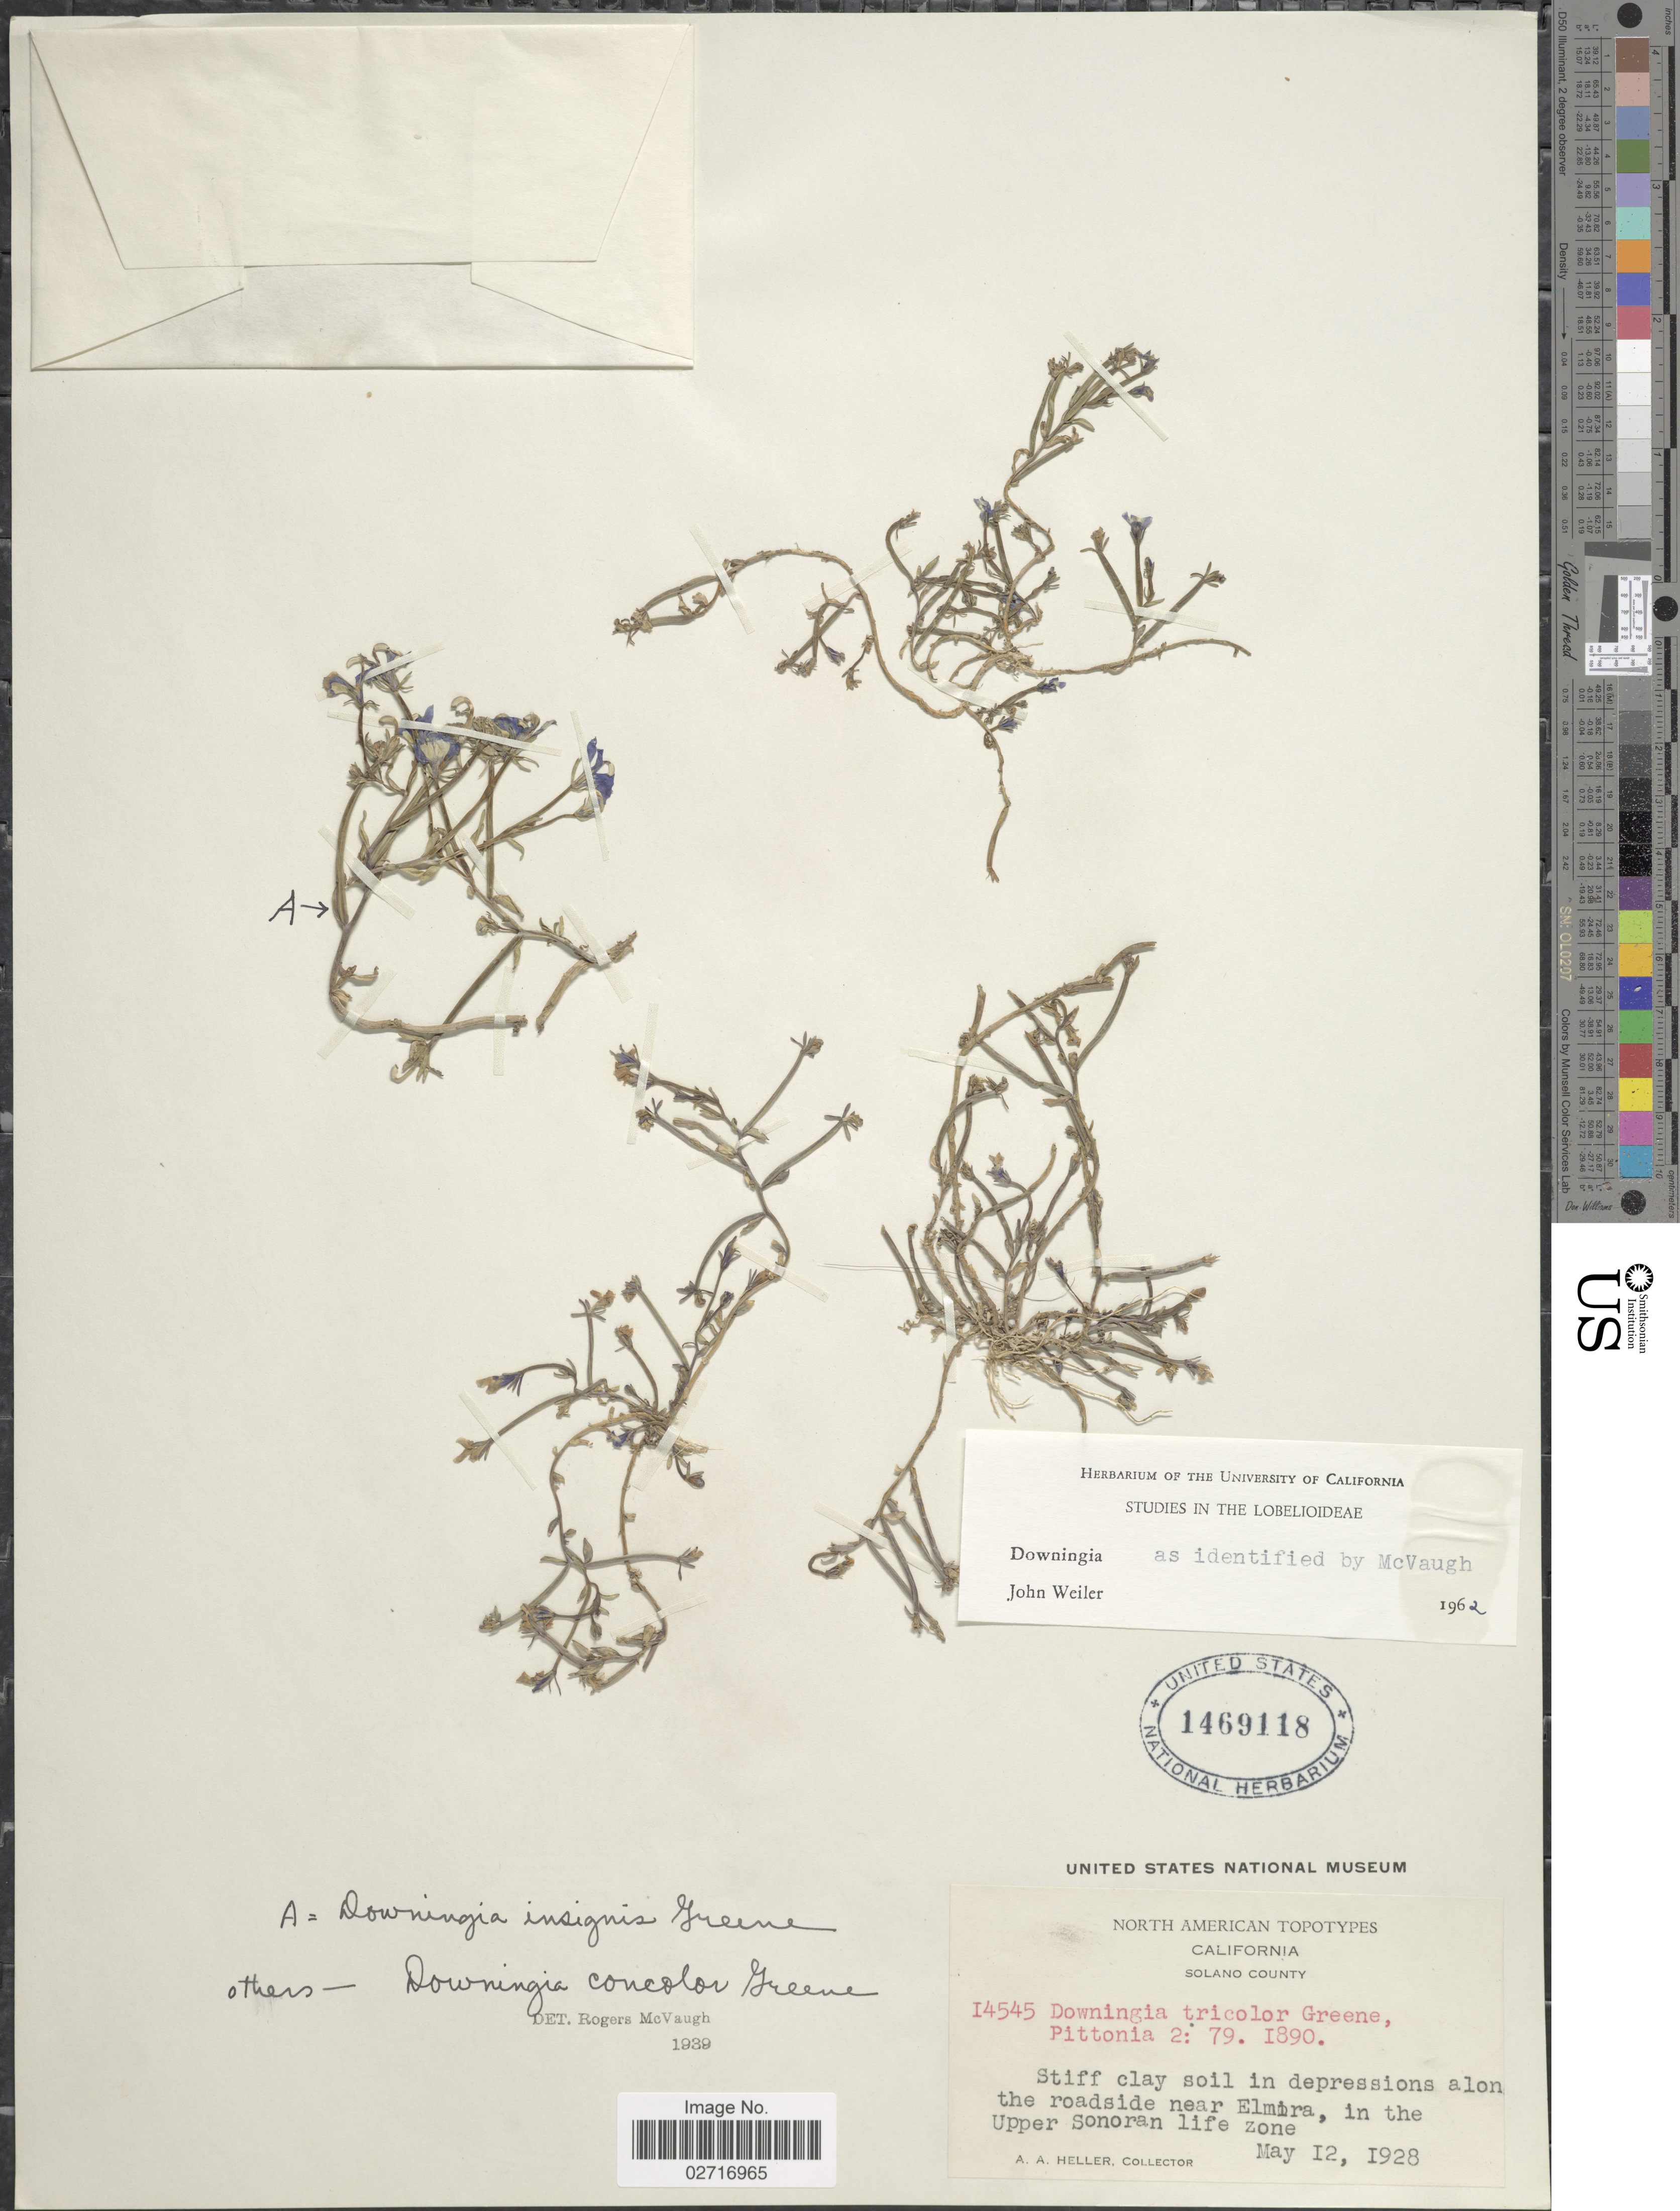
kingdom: Plantae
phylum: Tracheophyta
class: Magnoliopsida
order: Asterales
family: Campanulaceae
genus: Downingia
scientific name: Downingia concolor var. concolor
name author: Greene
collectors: A. A. Heller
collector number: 14545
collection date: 1928-05-12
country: United States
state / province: California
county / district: Solano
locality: Solano County. Stiff clay soil in depressions alon the roadside near Elmira, in the Upper Sonoran life zone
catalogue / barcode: US 1469118